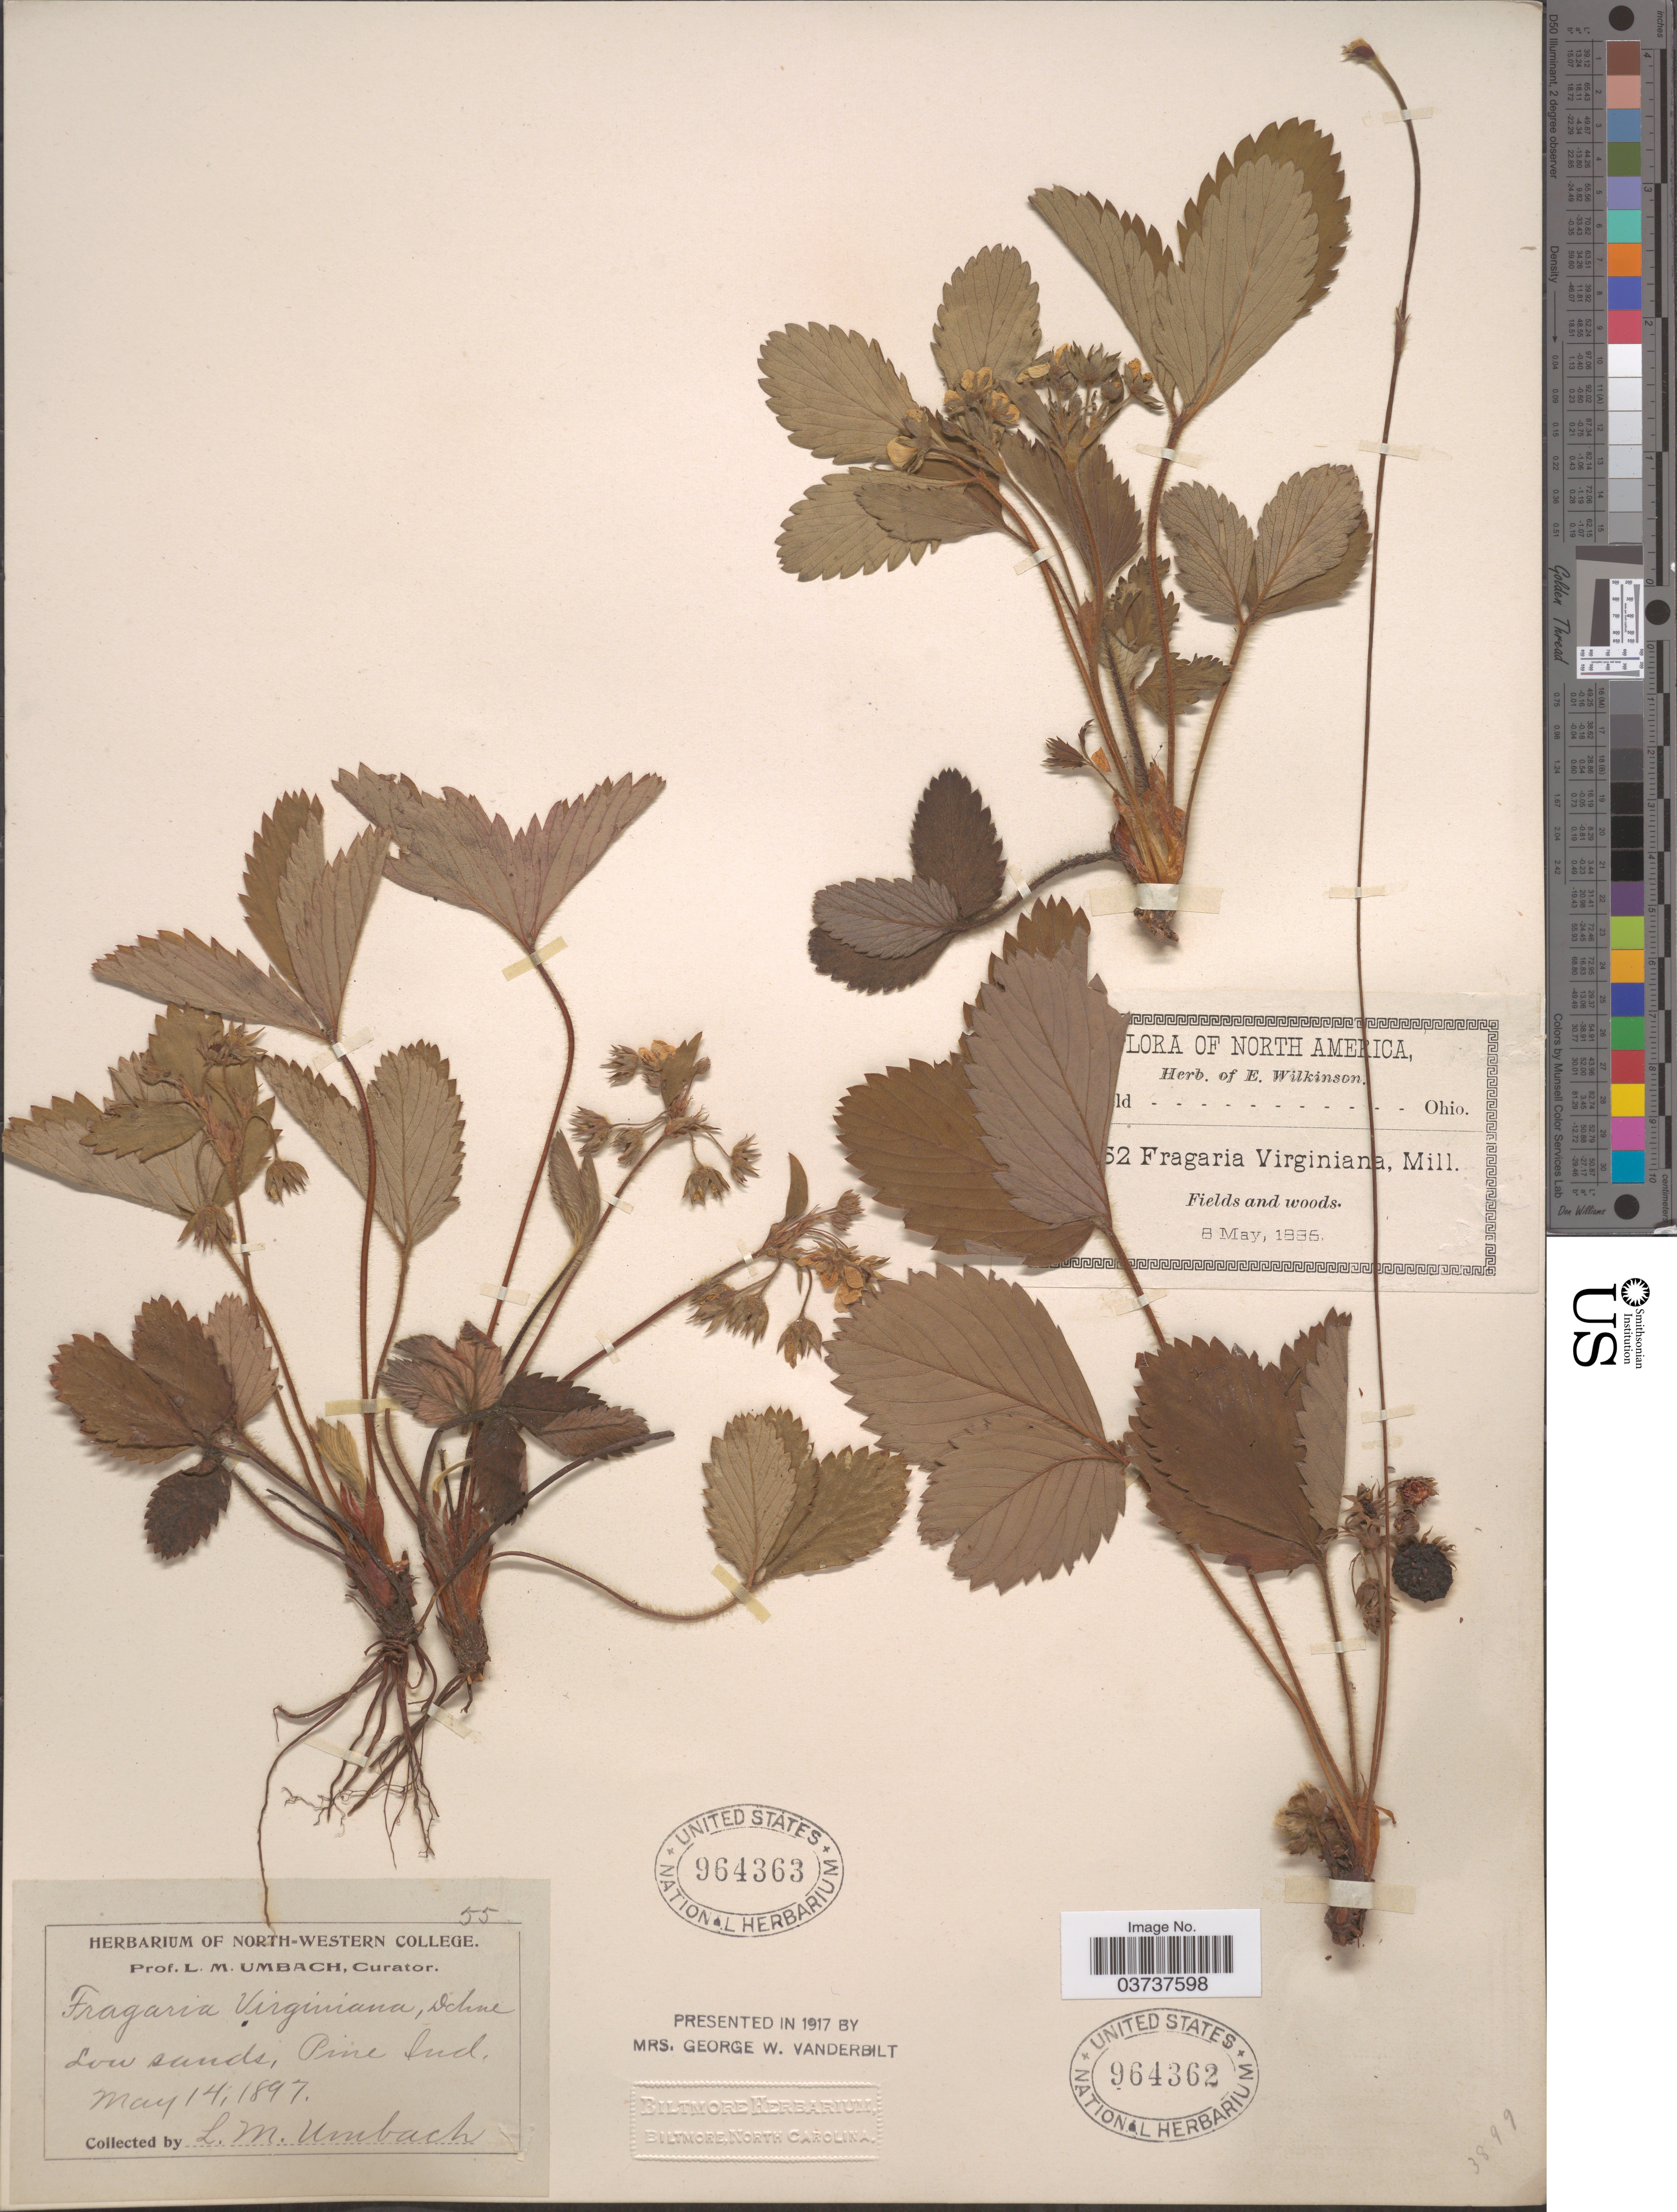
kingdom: Plantae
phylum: Tracheophyta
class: Magnoliopsida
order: Rosales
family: Rosaceae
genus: Fragaria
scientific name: Fragaria virginiana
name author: Mill.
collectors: L. M. Umbach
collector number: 55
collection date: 1897-05-14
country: United States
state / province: Indiana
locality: Pine.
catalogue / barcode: US 964363